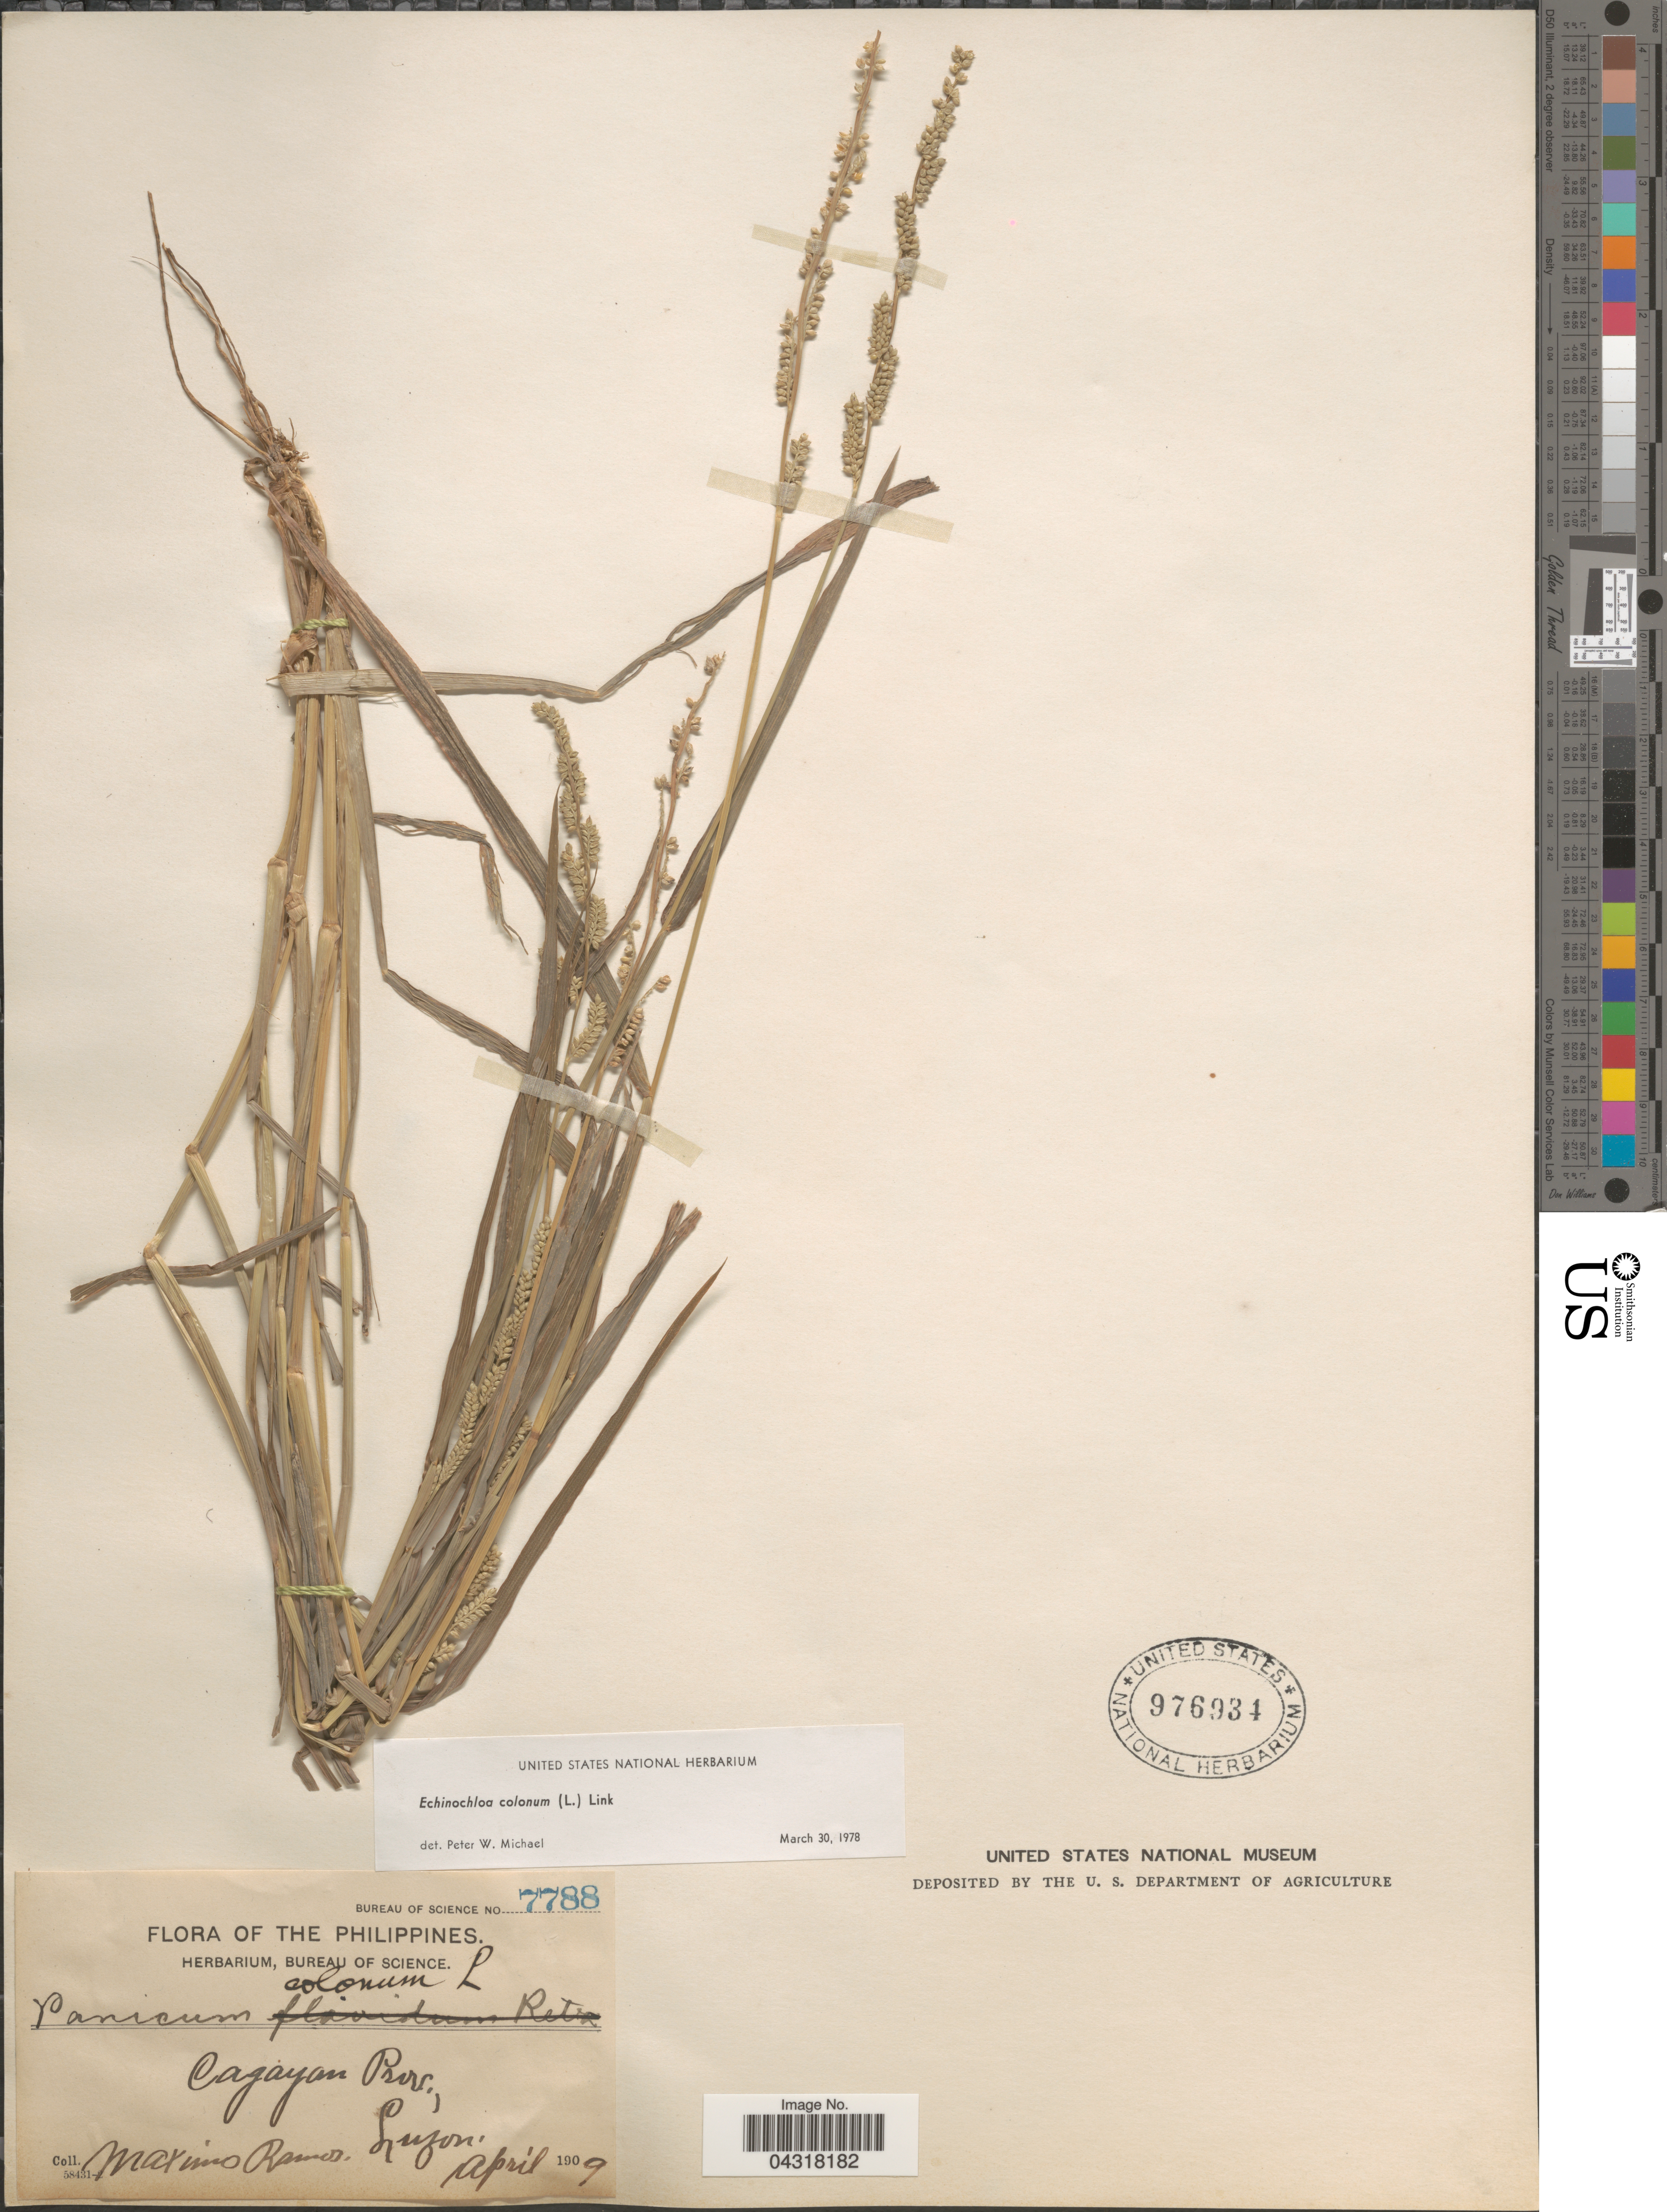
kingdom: Plantae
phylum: Tracheophyta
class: Liliopsida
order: Poales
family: Poaceae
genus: Echinochloa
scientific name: Echinochloa colona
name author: (L.) Link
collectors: M. Ramos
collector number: Bureau of Science 7788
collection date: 1909-04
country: Philippines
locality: Cagayan Prov., Luzon.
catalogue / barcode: US 976934